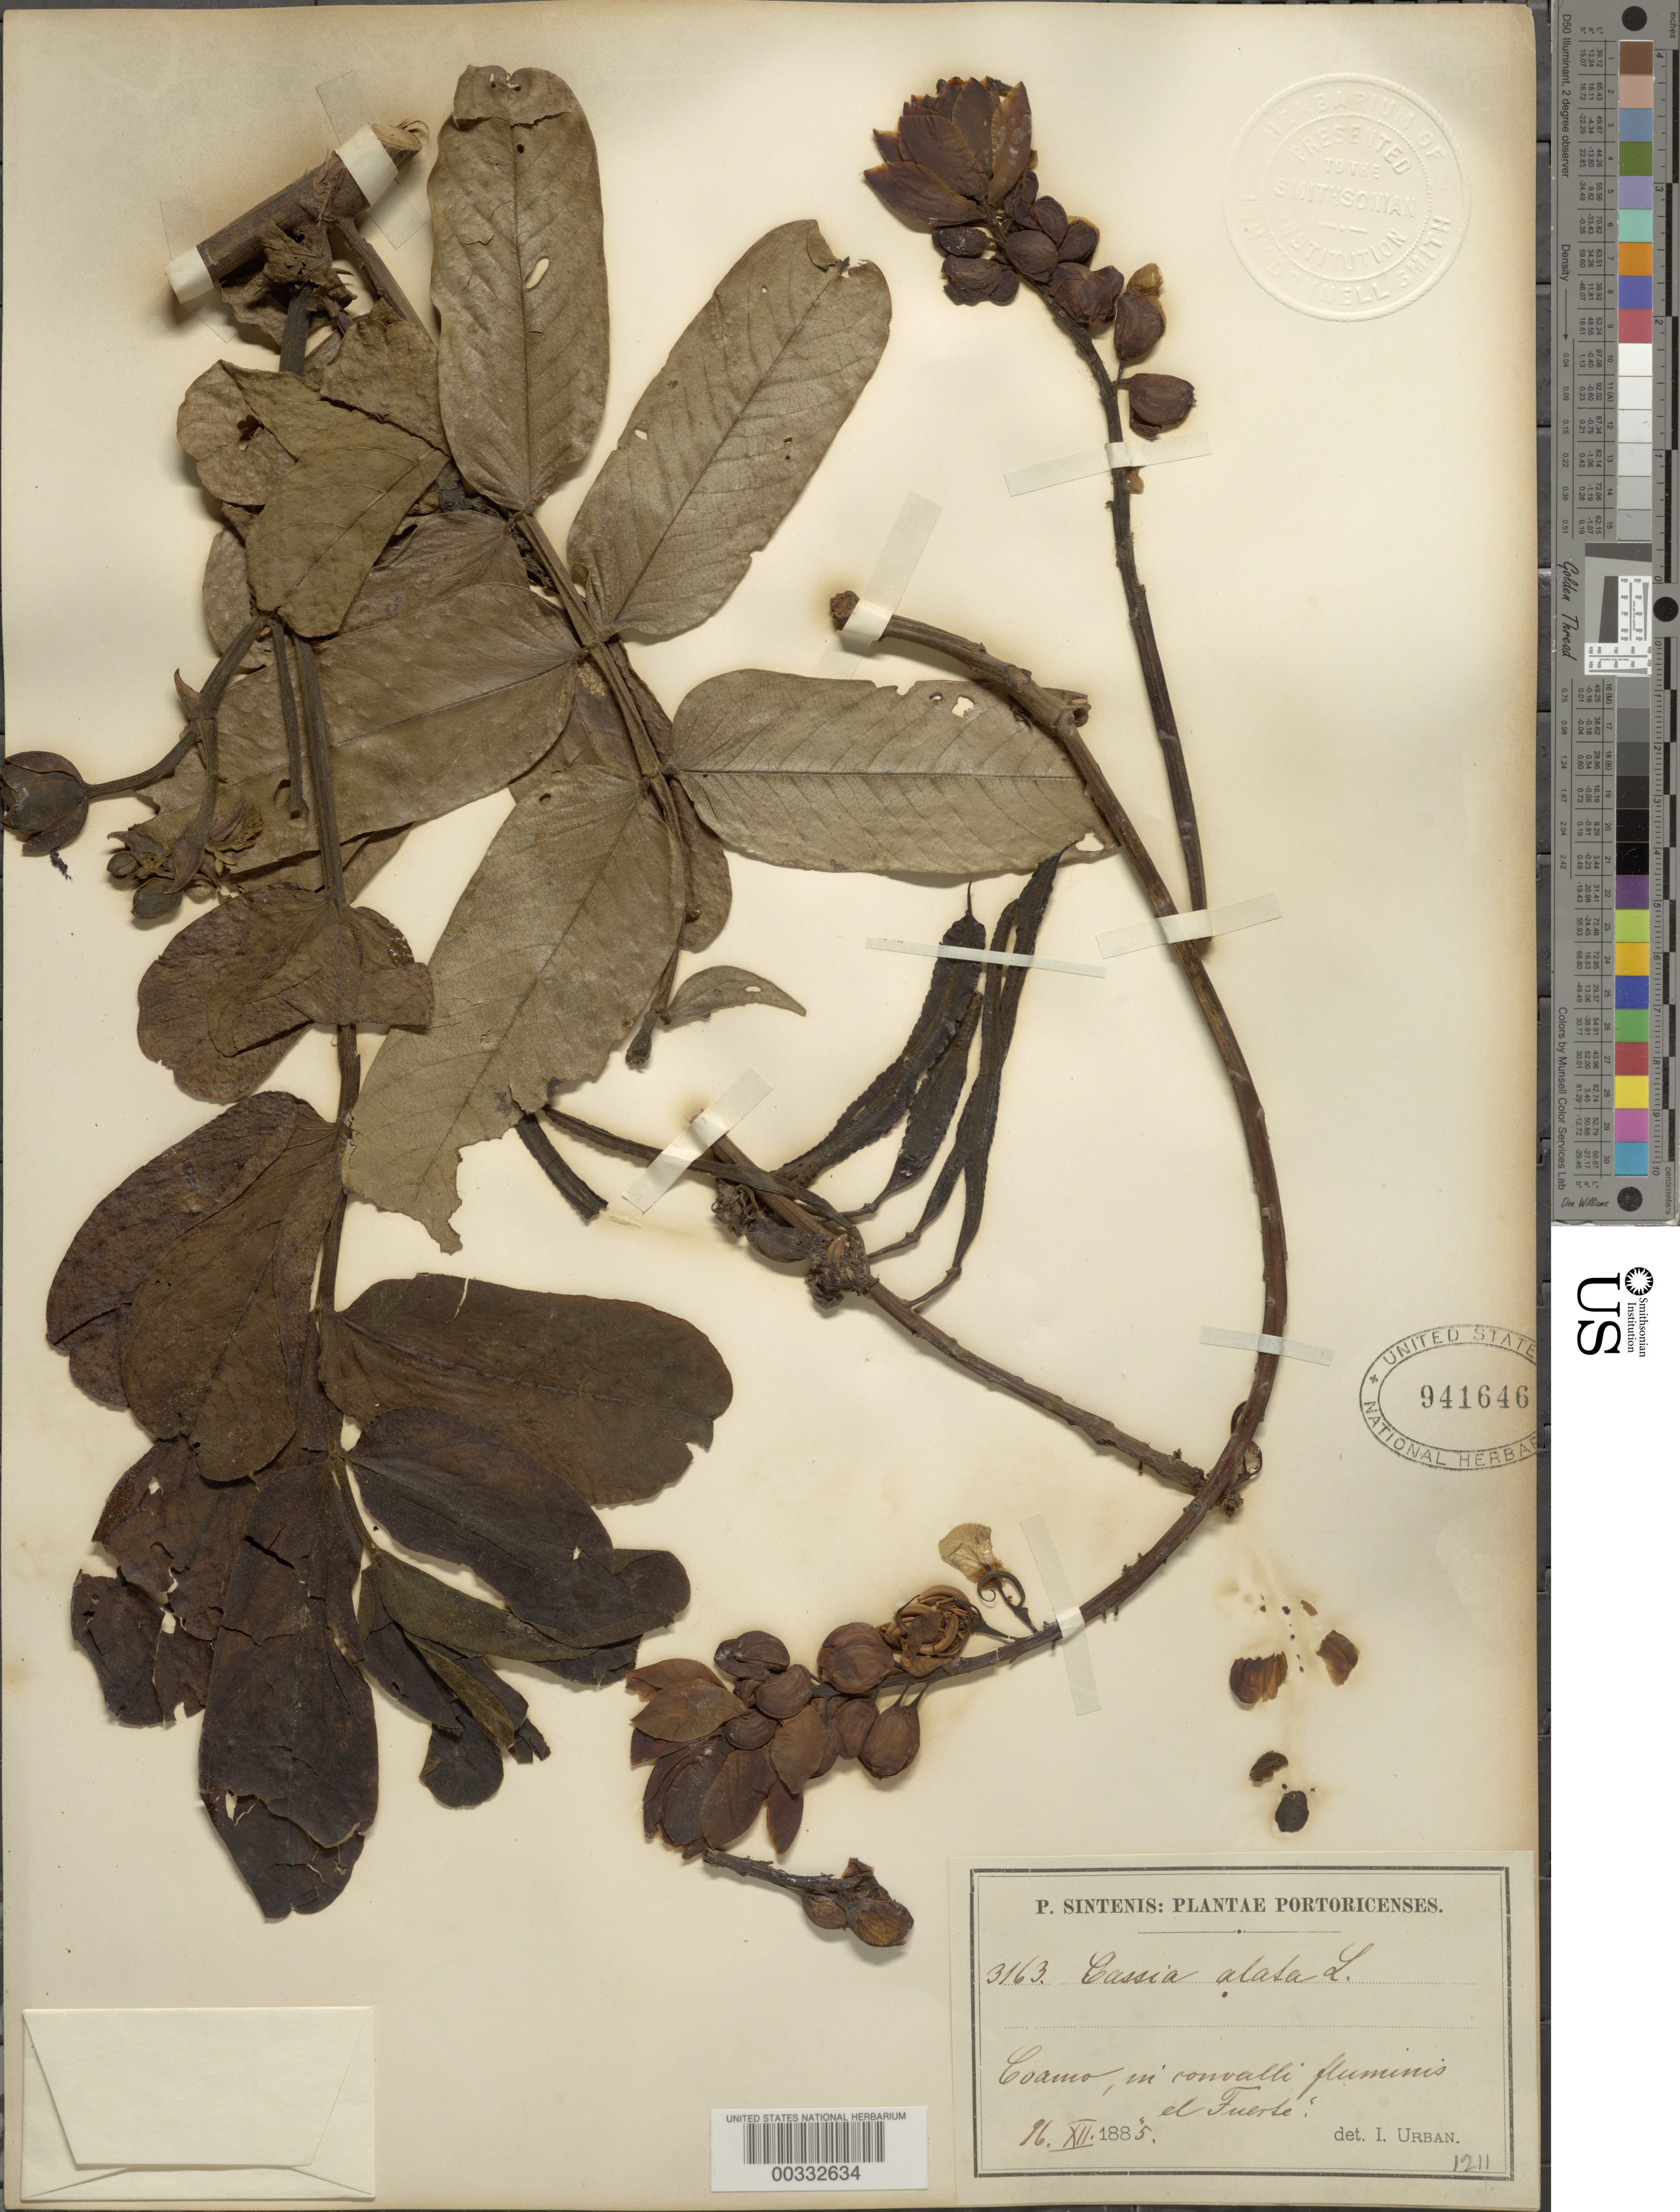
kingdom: Plantae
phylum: Tracheophyta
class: Magnoliopsida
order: Fabales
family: Fabaceae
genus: Senna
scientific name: Senna alata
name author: (L.) Roxb.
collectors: P. Sintenis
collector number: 3163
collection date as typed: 16 Dec 1885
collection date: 1885-12-16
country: Puerto Rico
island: Greater Antilles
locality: Coamo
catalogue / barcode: US 941646